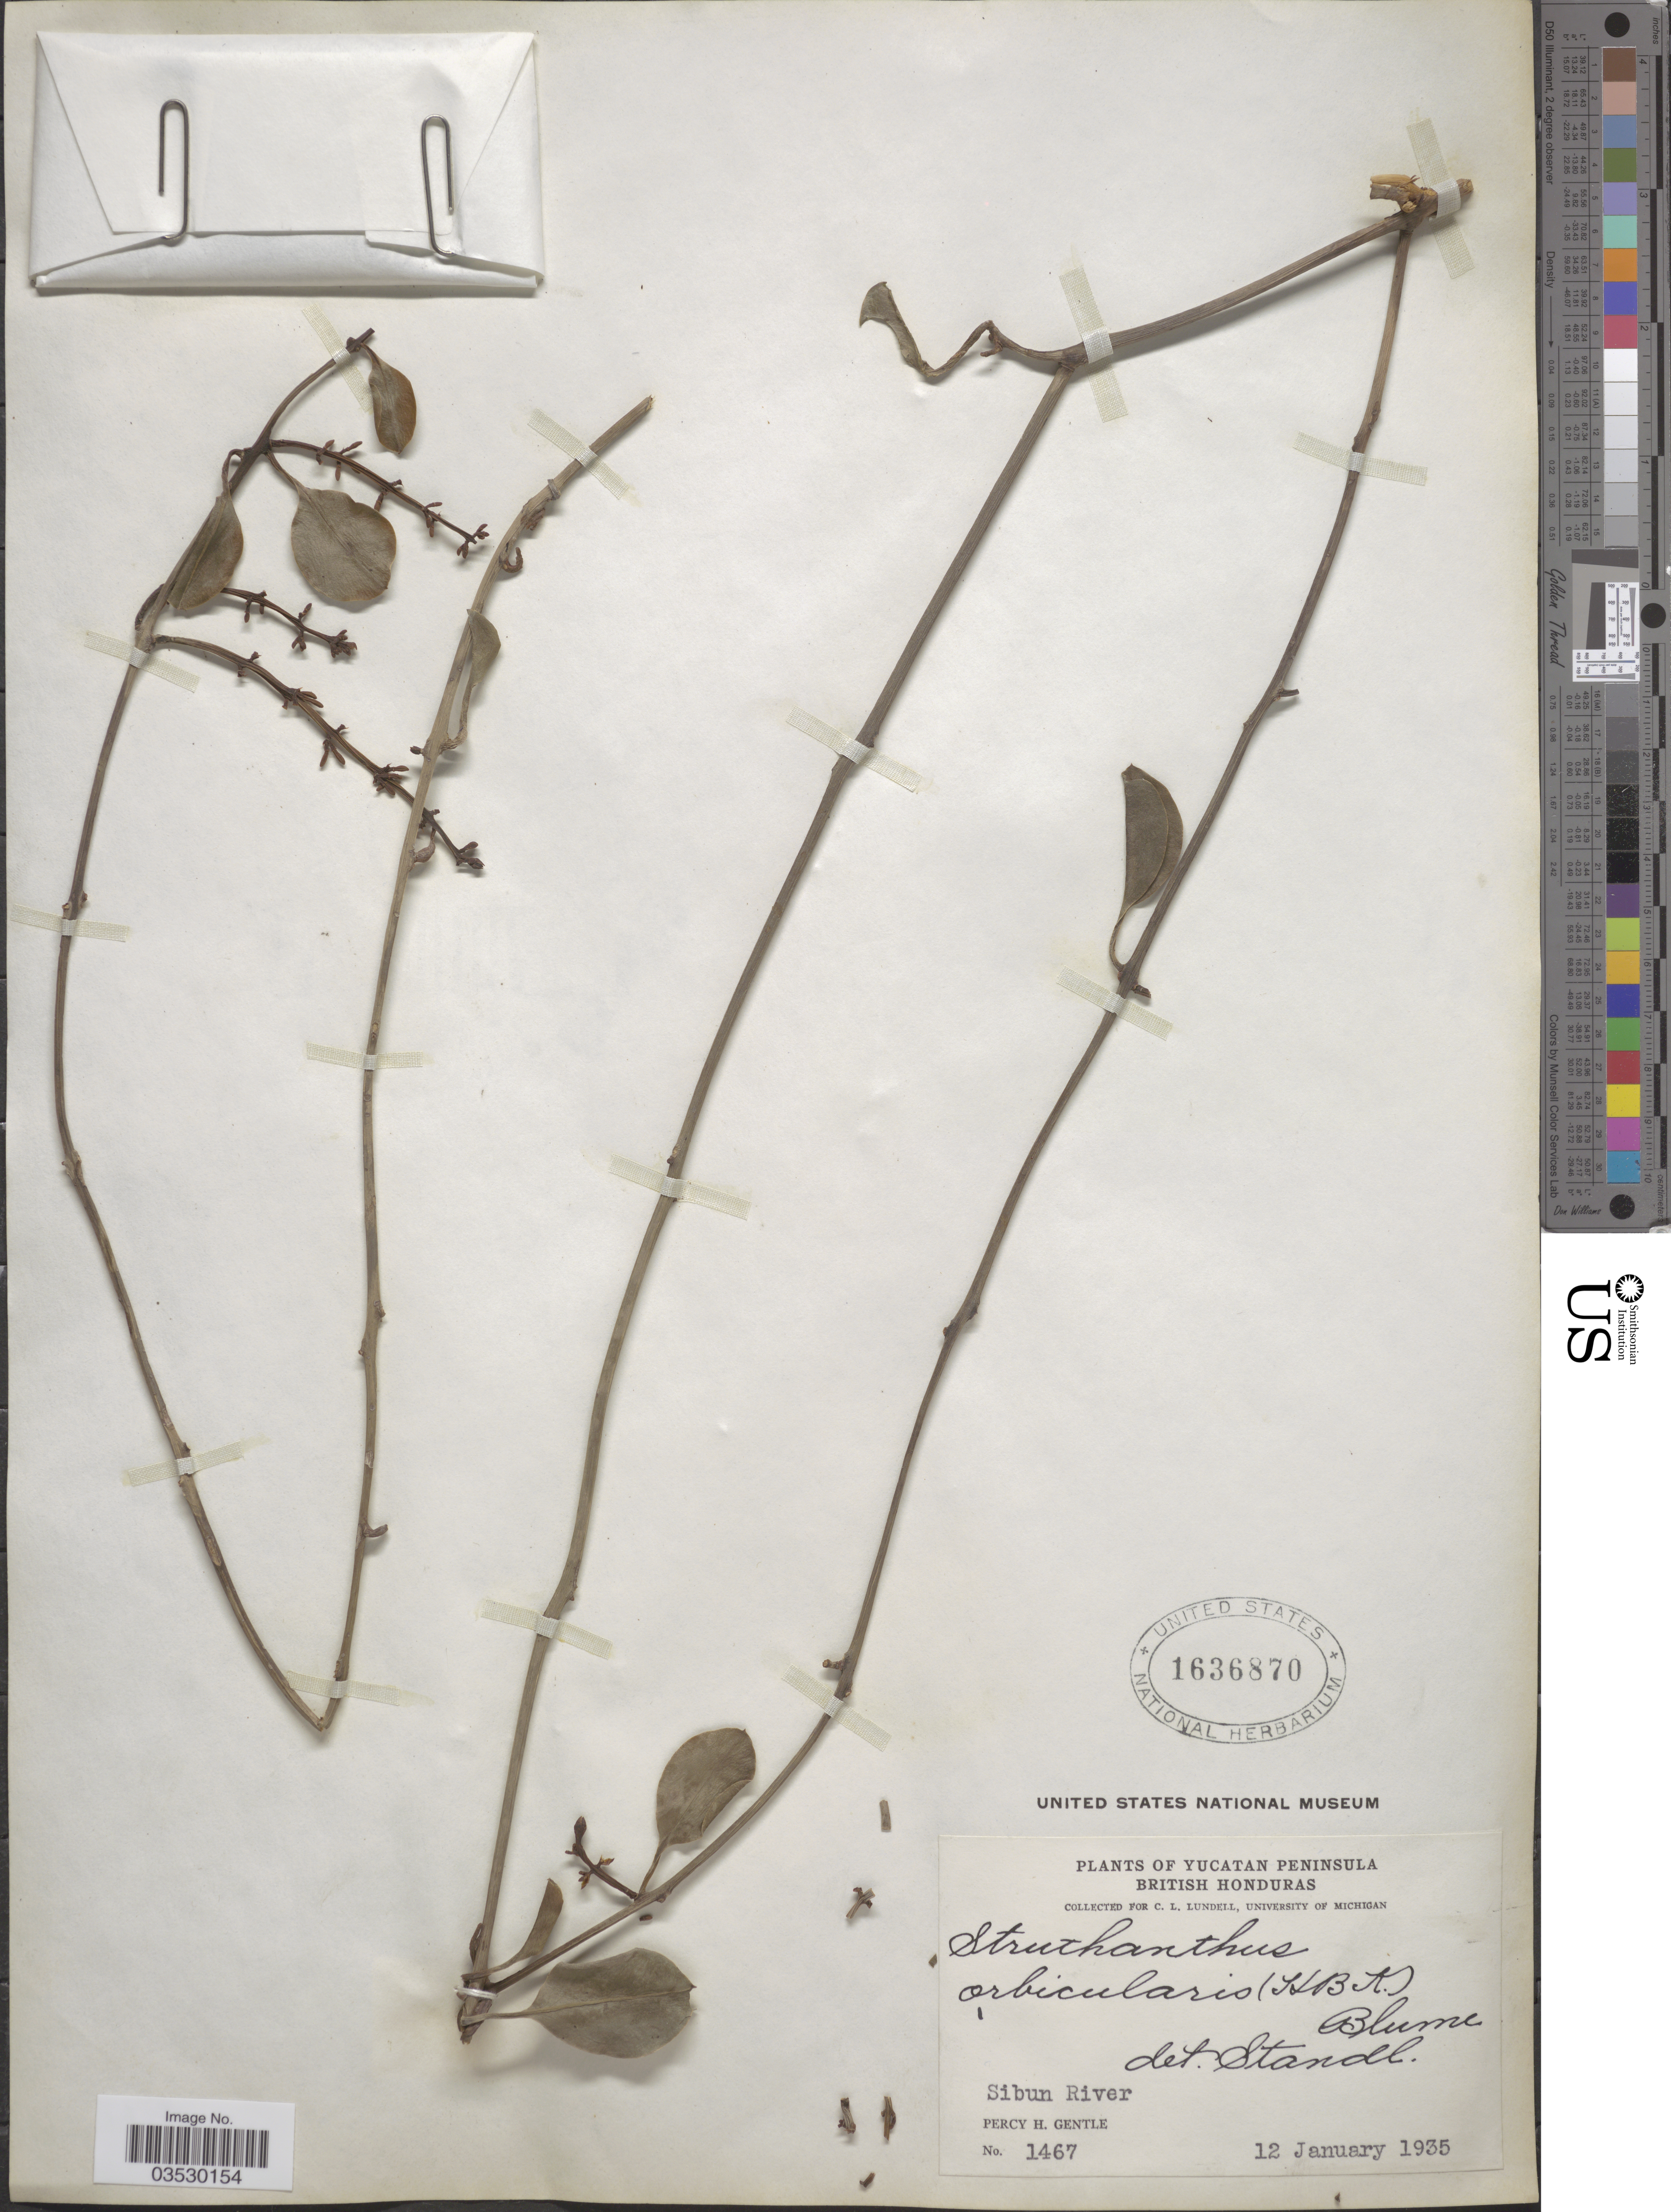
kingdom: Plantae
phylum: Tracheophyta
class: Magnoliopsida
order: Santalales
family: Loranthaceae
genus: Struthanthus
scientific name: Struthanthus orbicularis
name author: (Kunth) Blume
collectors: P. H. Gentle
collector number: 1467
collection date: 1935-01-12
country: Belize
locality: Yucatan Peninsula. British Honduras. Sibun River.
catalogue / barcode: US 1636870